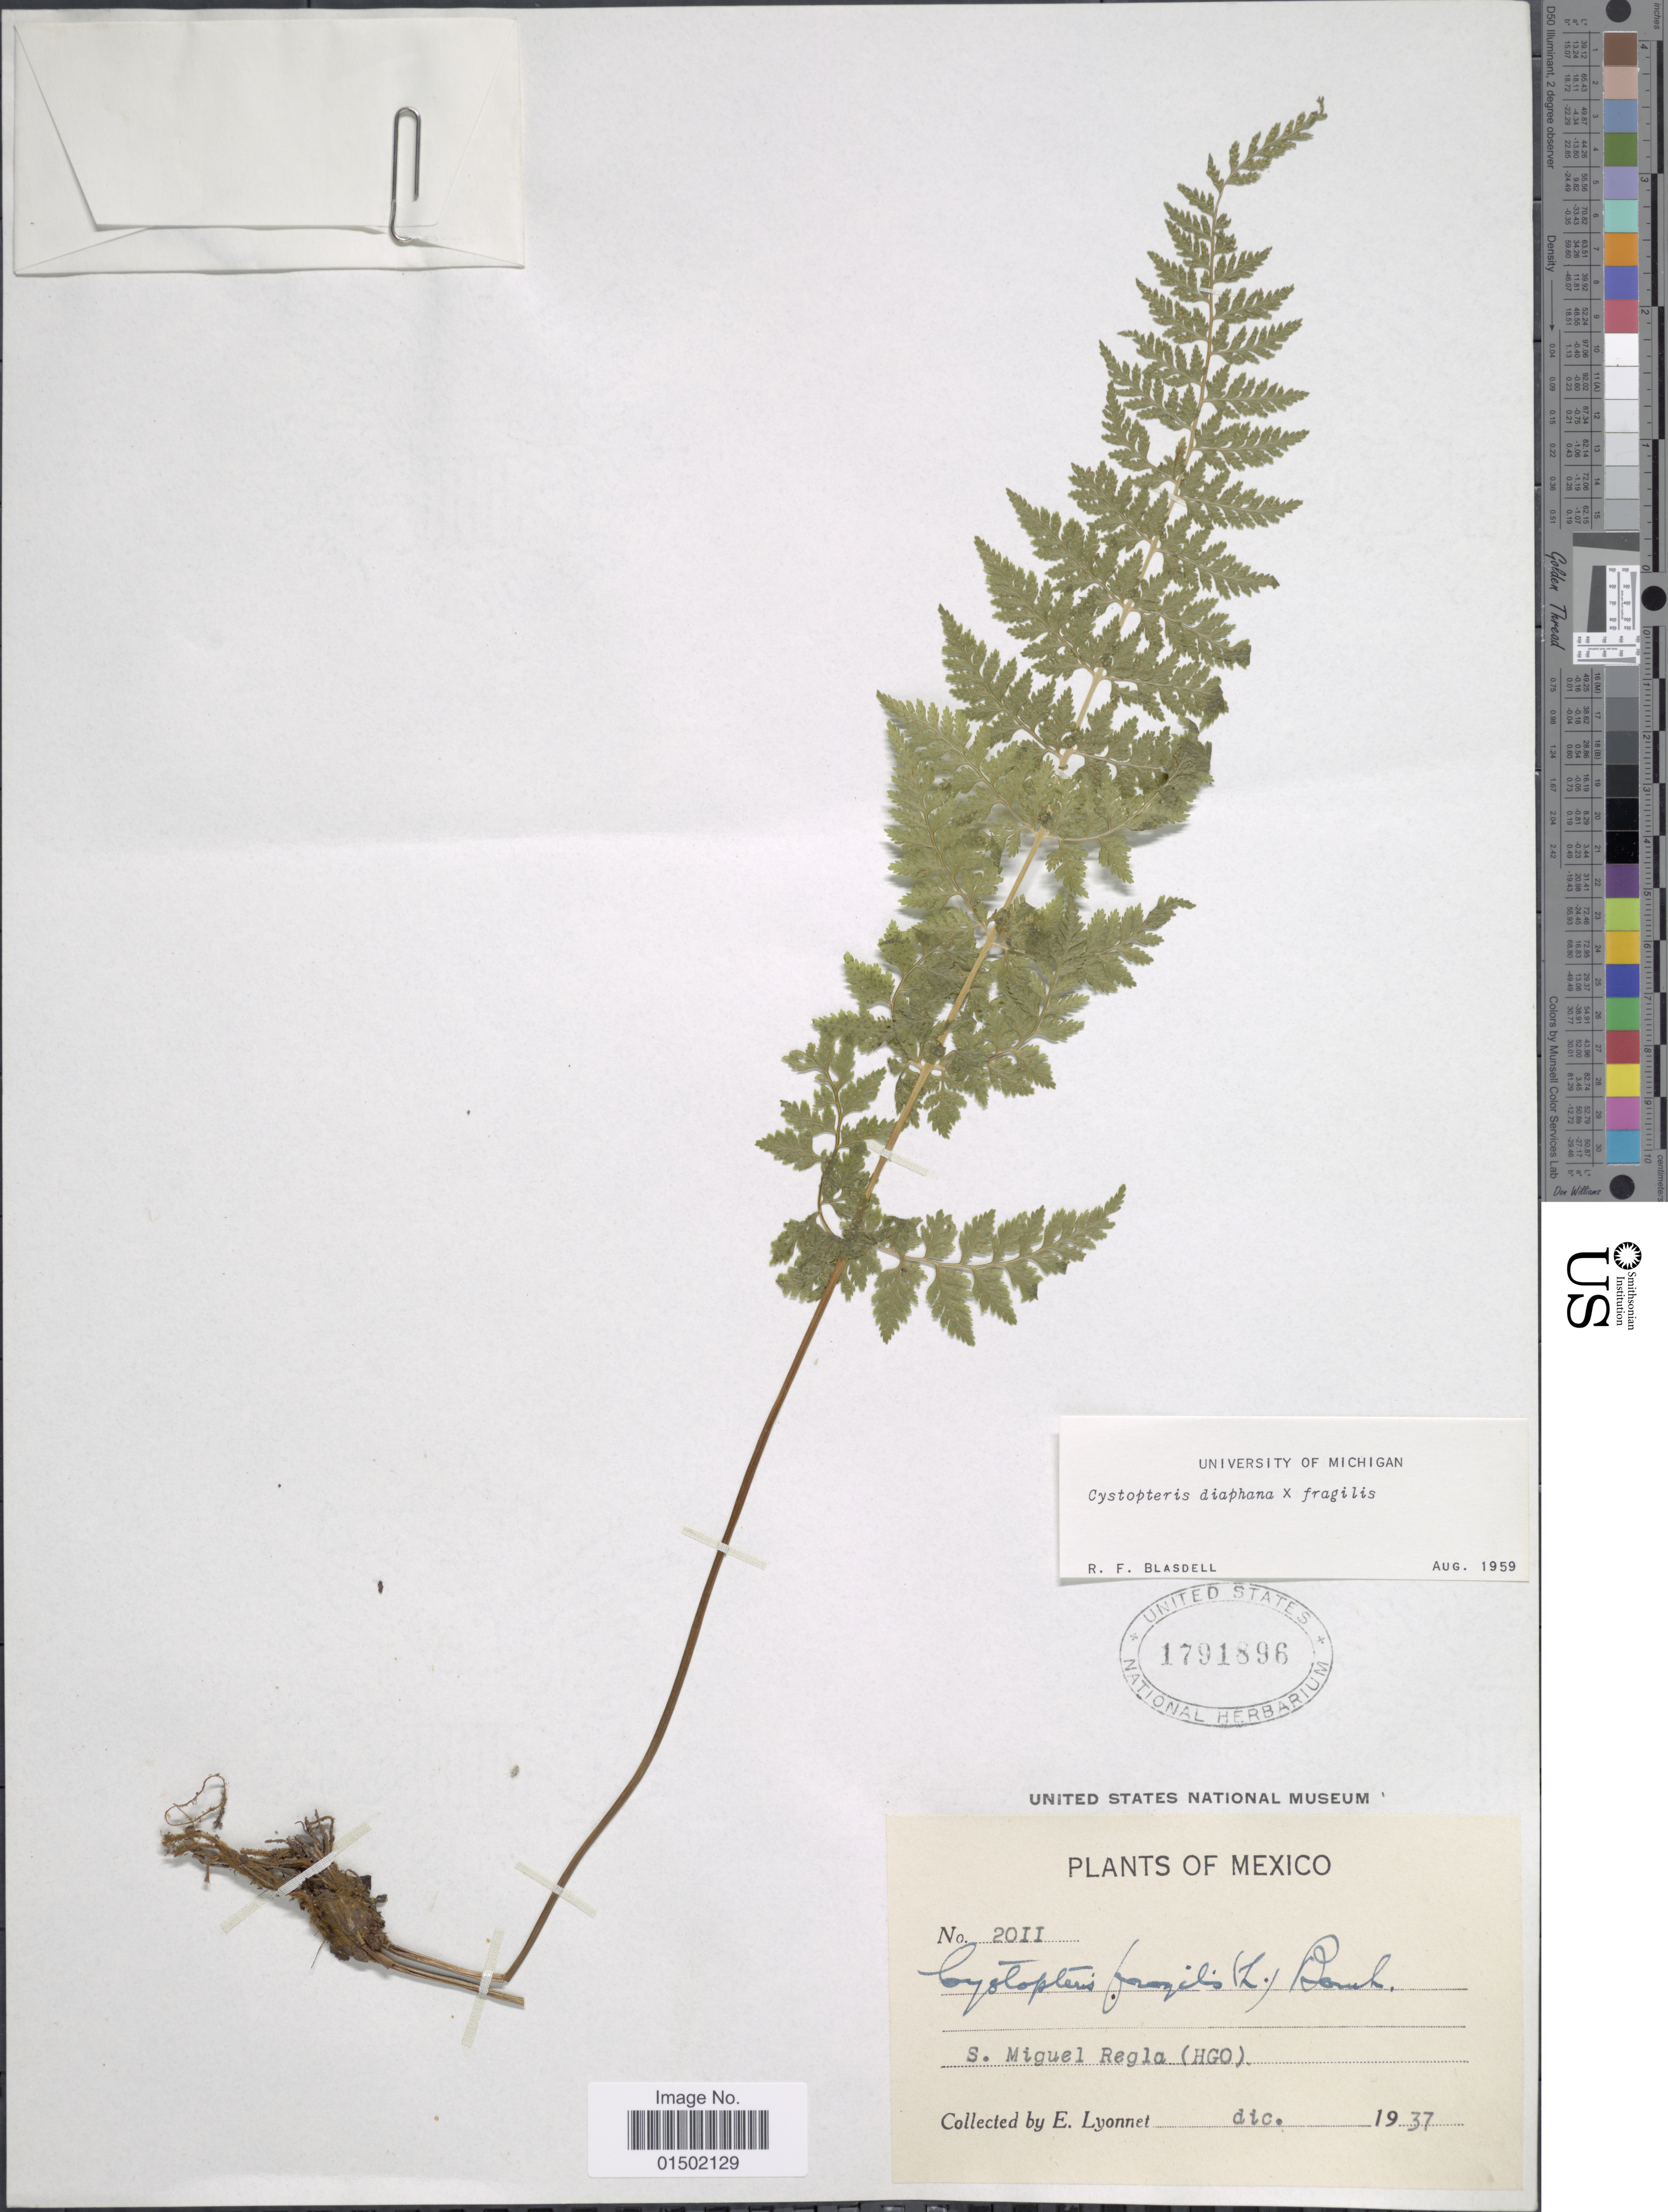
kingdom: Plantae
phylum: Tracheophyta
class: Polypodiopsida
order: Polypodiales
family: Cystopteridaceae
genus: Cystopteris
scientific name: Cystopteris diaphana x C. fragilis (L.) Bernh.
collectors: E. Lyonnet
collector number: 2011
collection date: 1937-12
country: Mexico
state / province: Hidalgo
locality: S. Miguel Regla (HGO)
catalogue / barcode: US 1791896